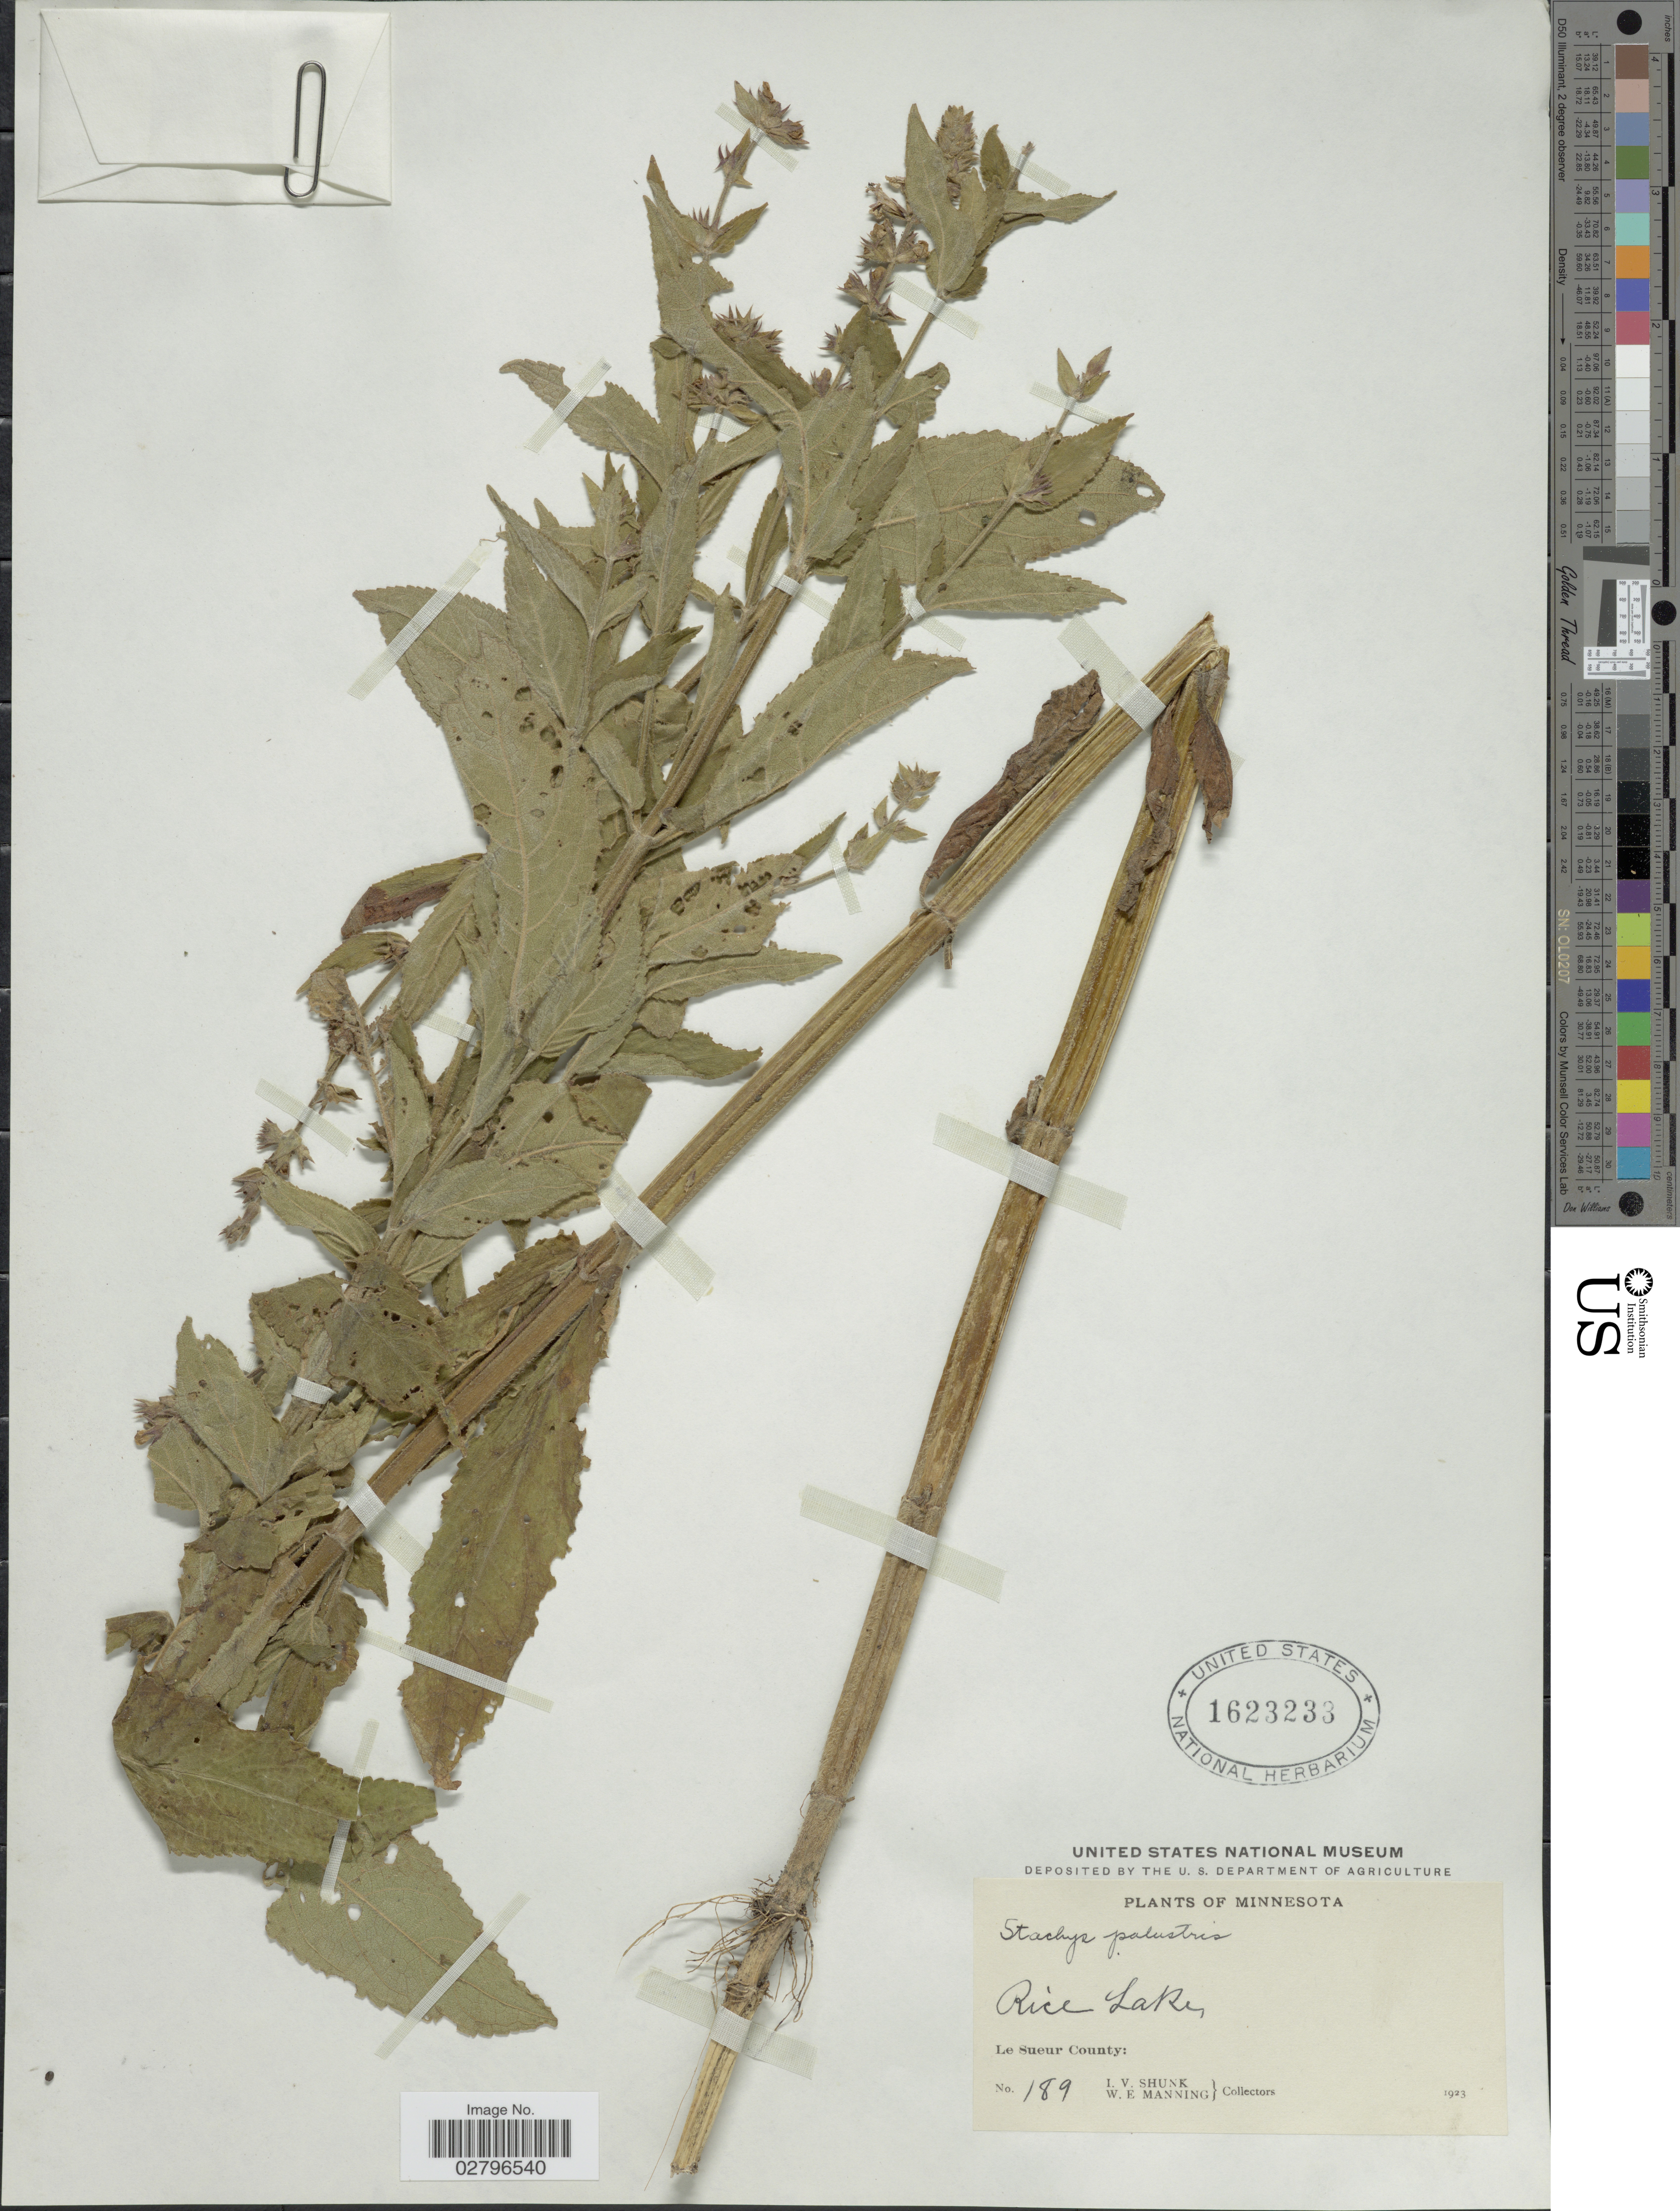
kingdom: Plantae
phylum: Tracheophyta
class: Magnoliopsida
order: Lamiales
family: Lamiaceae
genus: Stachys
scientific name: Stachys palustris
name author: L.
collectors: I. Shunk & W. Manning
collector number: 189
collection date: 1923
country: United States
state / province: Minnesota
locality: Rice Lake, Le Sueur County.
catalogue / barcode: US 1623233